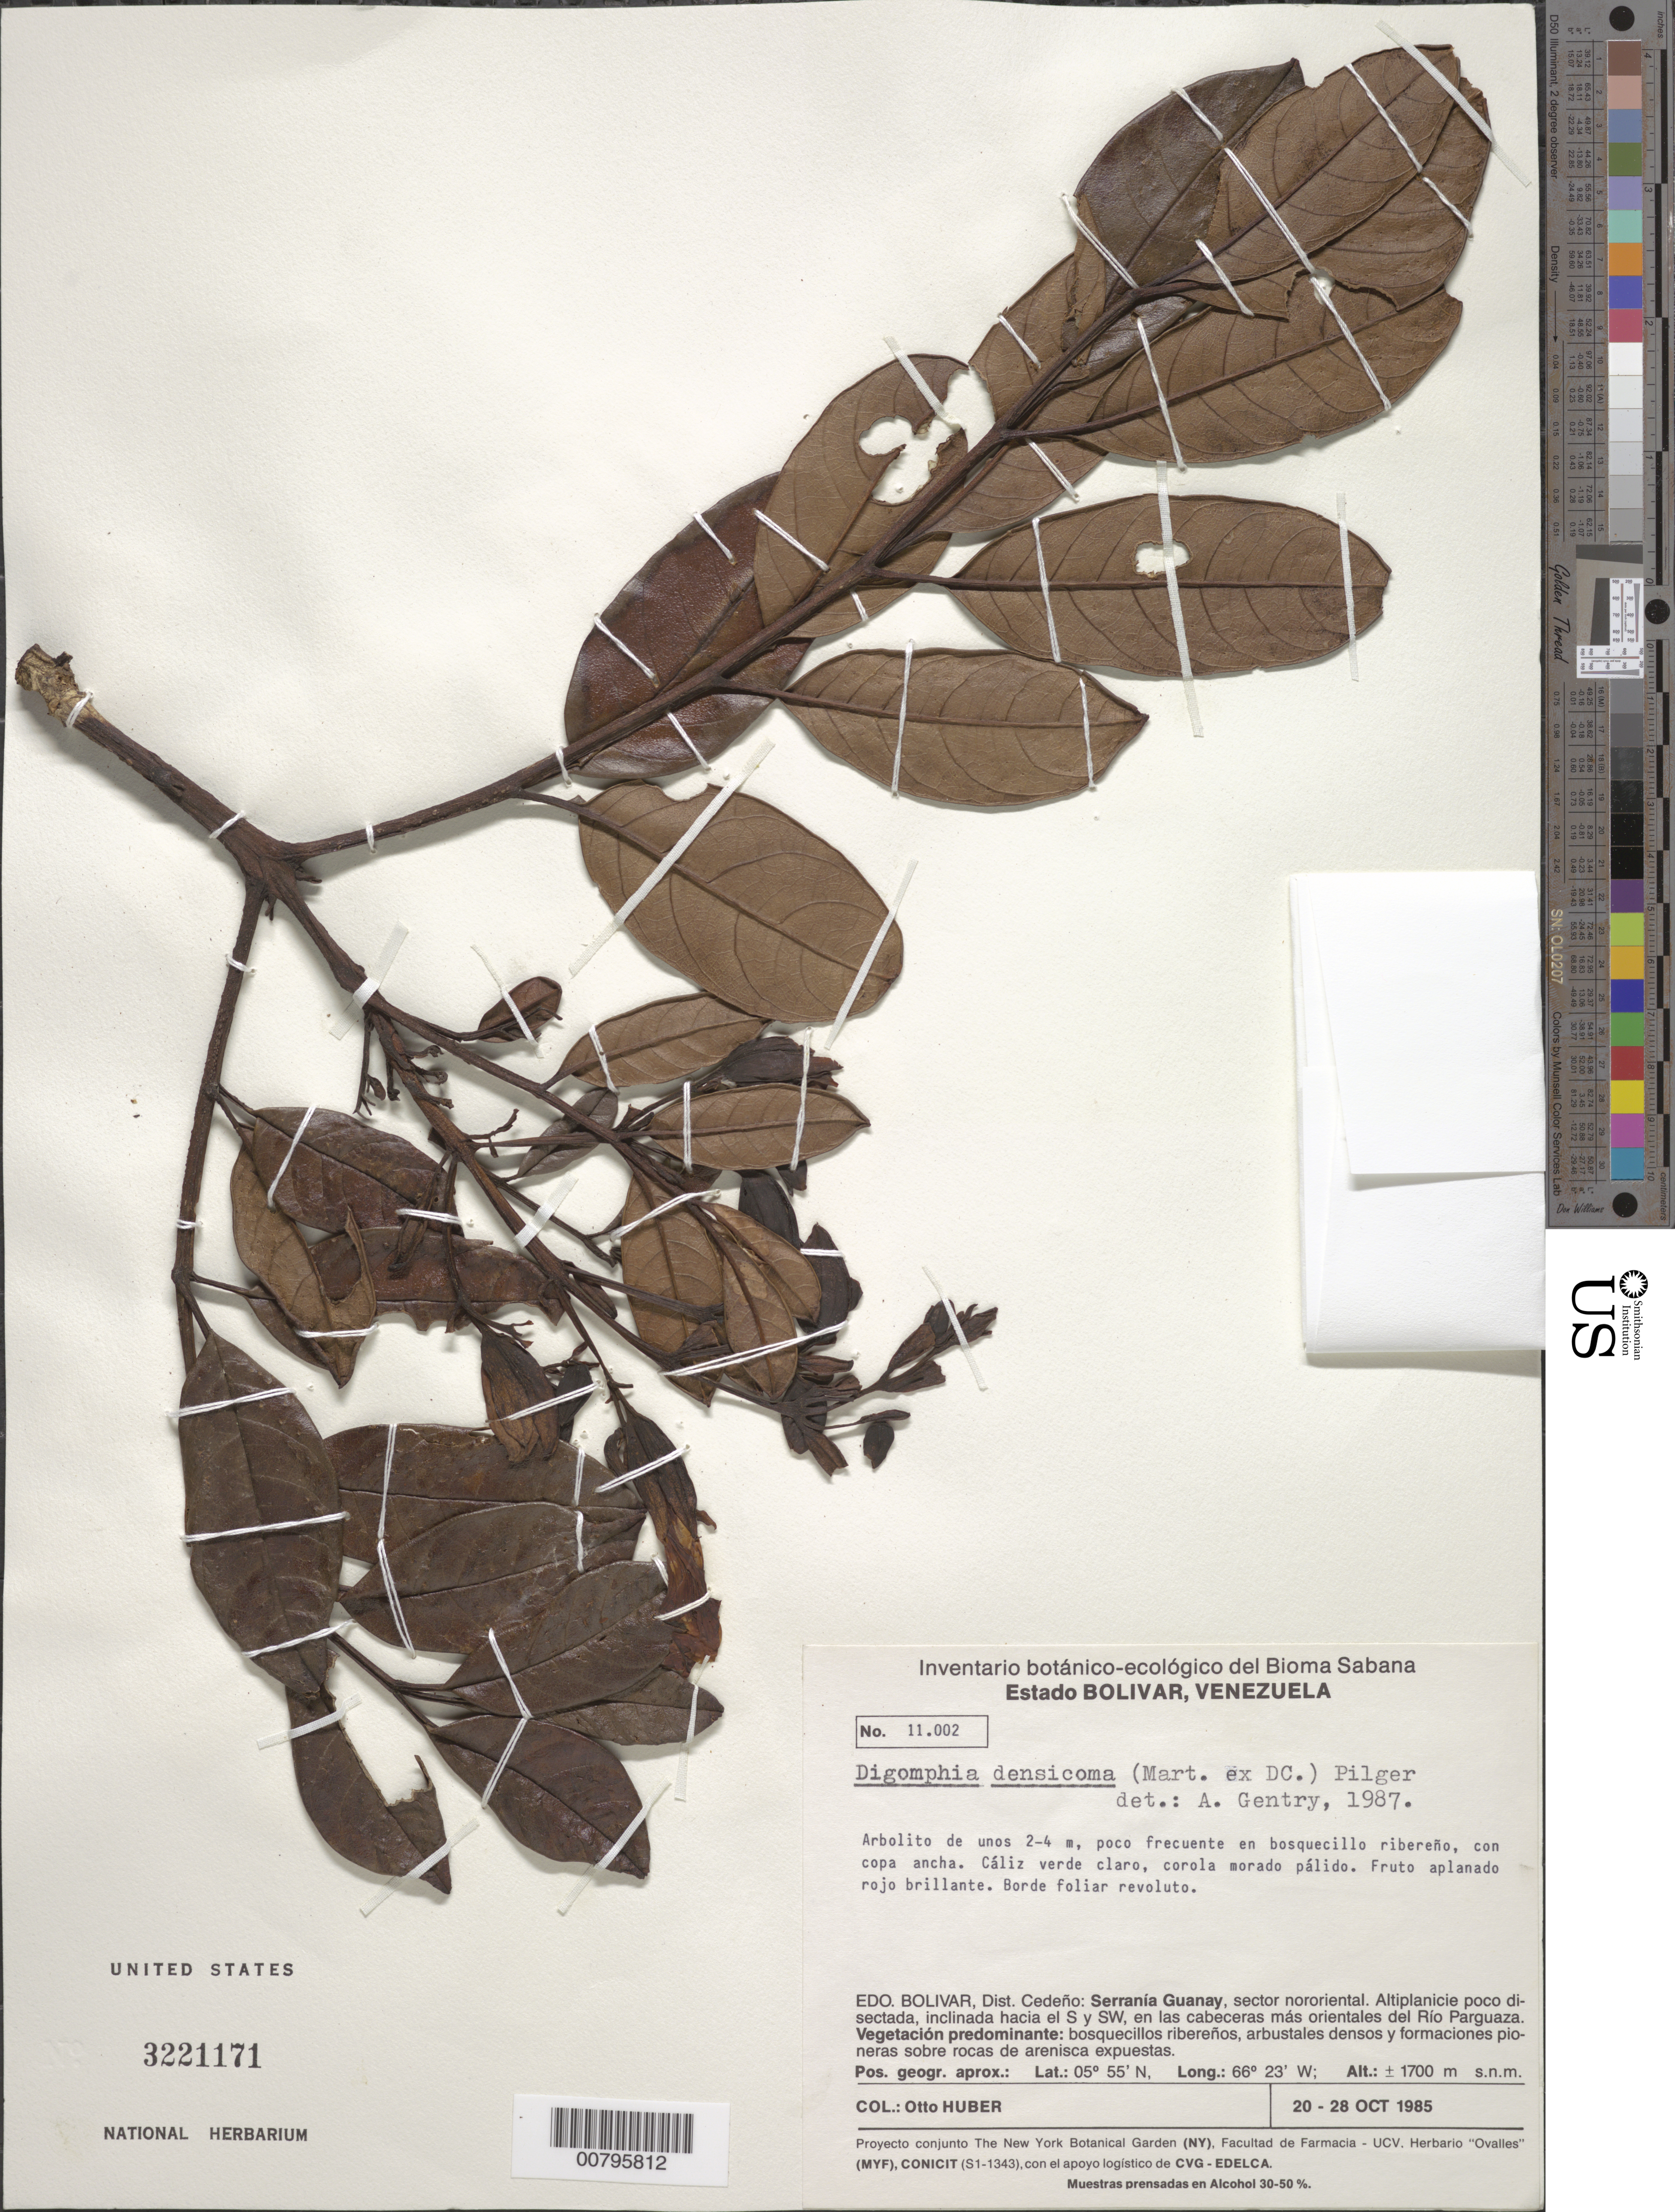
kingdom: Plantae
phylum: Tracheophyta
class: Magnoliopsida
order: Lamiales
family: Bignoniaceae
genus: Digomphia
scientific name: Digomphia densicoma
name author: (Mart. ex DC.) Pilg.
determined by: Gentry, A. H.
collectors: O. Huber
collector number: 11002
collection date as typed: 20-Oct-85 to 28-Oct-85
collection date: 1985-10-20/1985-10-28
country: Venezuela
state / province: Bolívar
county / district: Cedeño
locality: Dtto. Cedeño, Serrania Guanay, orientales del Río Parguaza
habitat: Bosquecillos ribereno, con copa ancha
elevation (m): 1700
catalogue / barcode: US 3221171